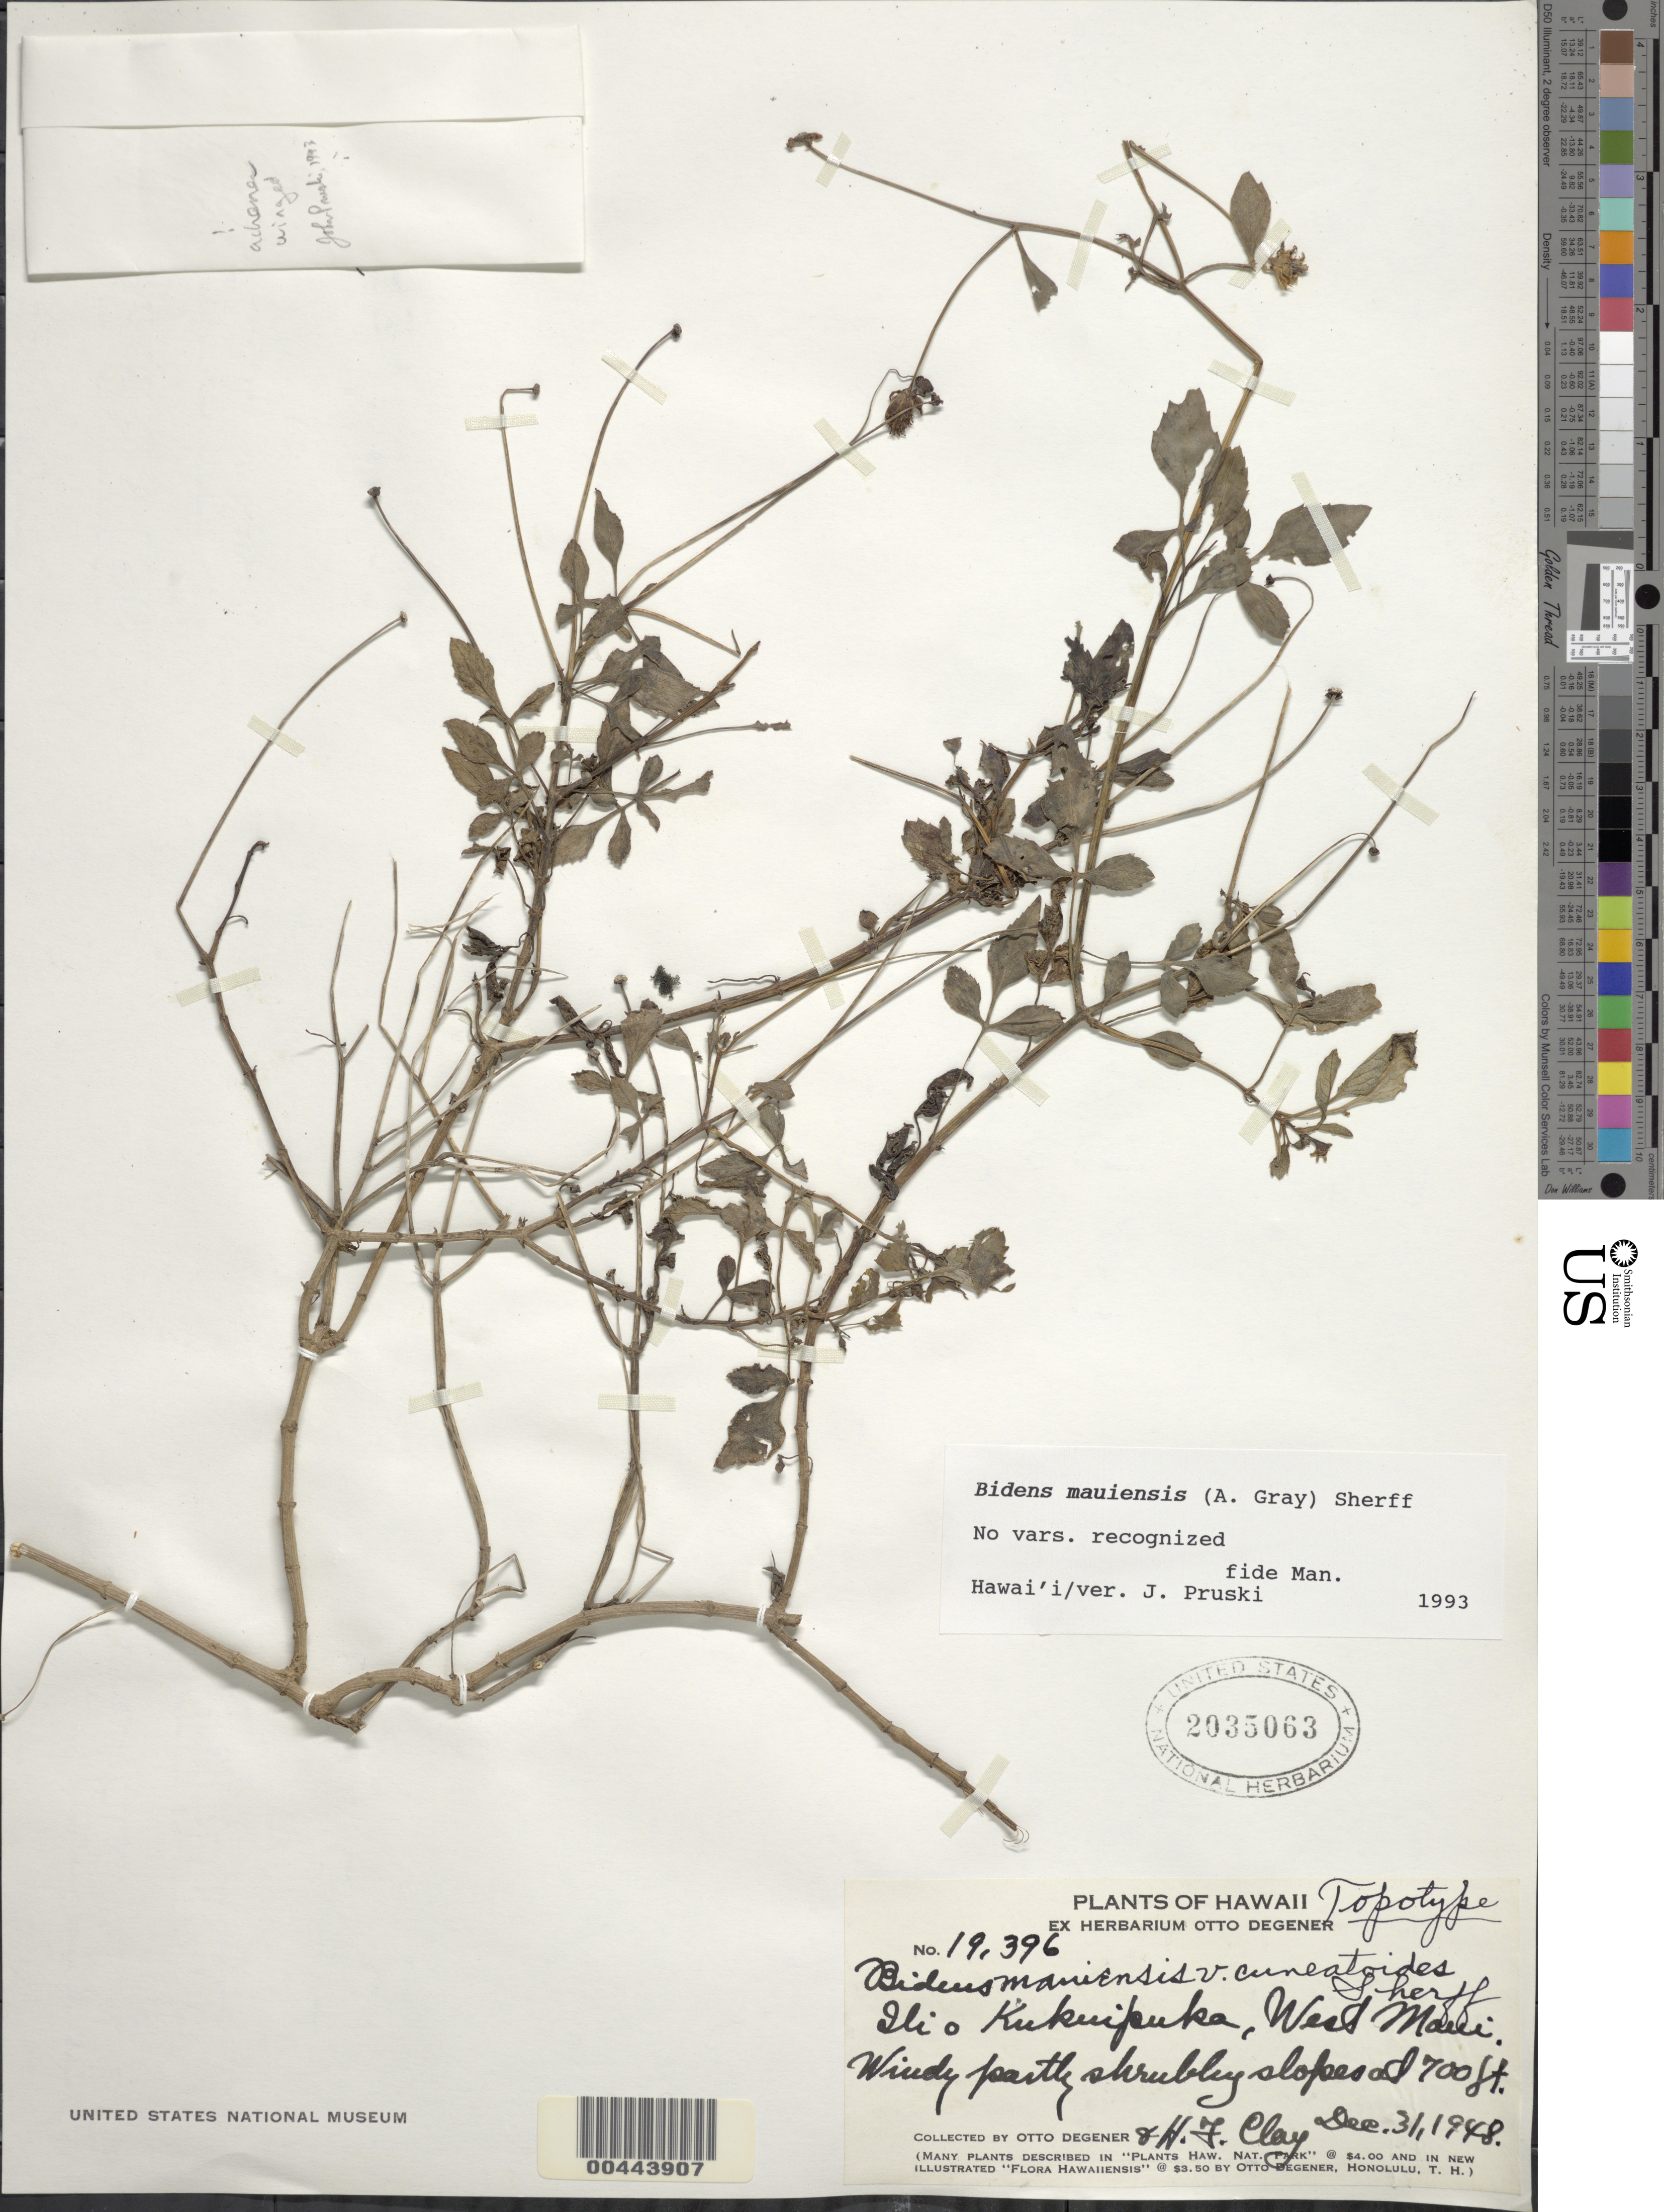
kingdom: Plantae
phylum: Tracheophyta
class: Magnoliopsida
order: Asterales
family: Asteraceae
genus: Bidens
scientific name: Bidens mauiensis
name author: Sherff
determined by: Pruski, J. F.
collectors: O. Degener & H. Clay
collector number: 19396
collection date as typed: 31 Dec 1948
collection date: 1948-12-31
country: United States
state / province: Hawaii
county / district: Maui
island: Maui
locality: Ilio Kukuipuka, West Maui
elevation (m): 213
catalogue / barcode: US 2035063